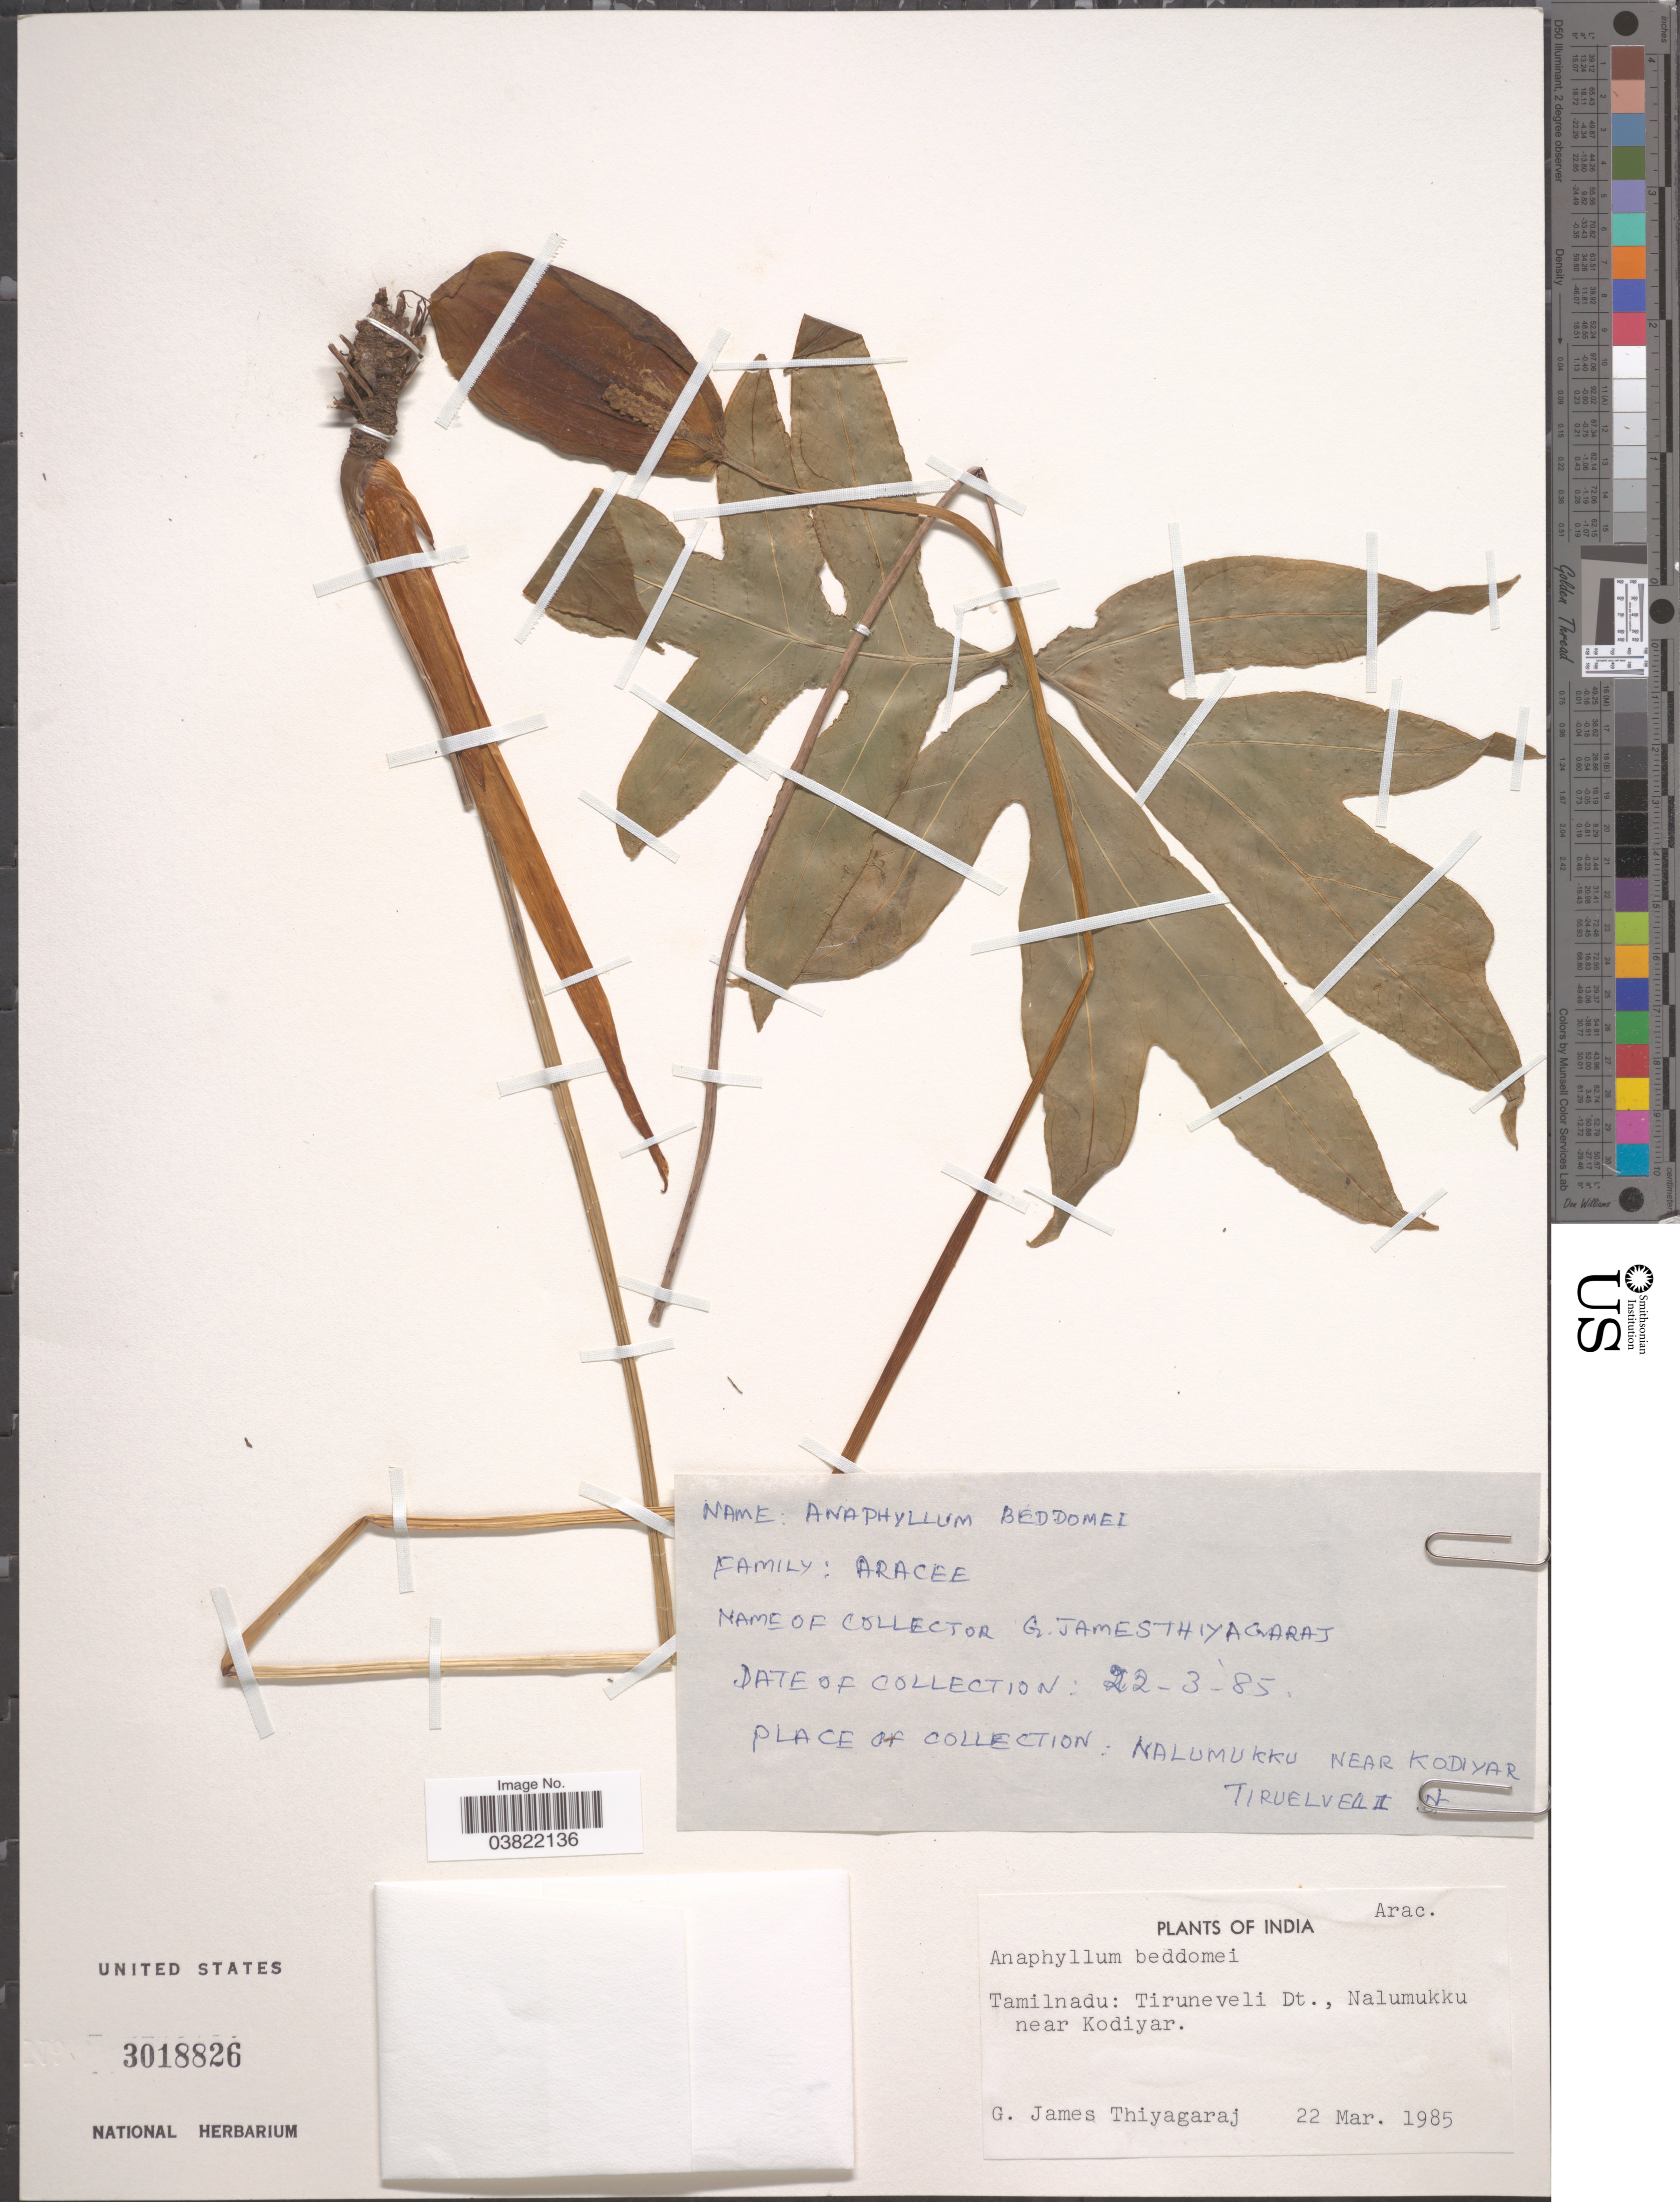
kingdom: Plantae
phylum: Tracheophyta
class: Liliopsida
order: Alismatales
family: Araceae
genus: Anaphyllum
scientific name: Anaphyllum beddomei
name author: Engl.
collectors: G. Thiyagaraj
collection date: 1985-03-22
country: India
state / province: Tamil Nadu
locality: Nalumukku near Kodiyar Tiruelveai [interpreted]. Tamilnadu: Tiruneveli Dt.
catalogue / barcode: US 3018826